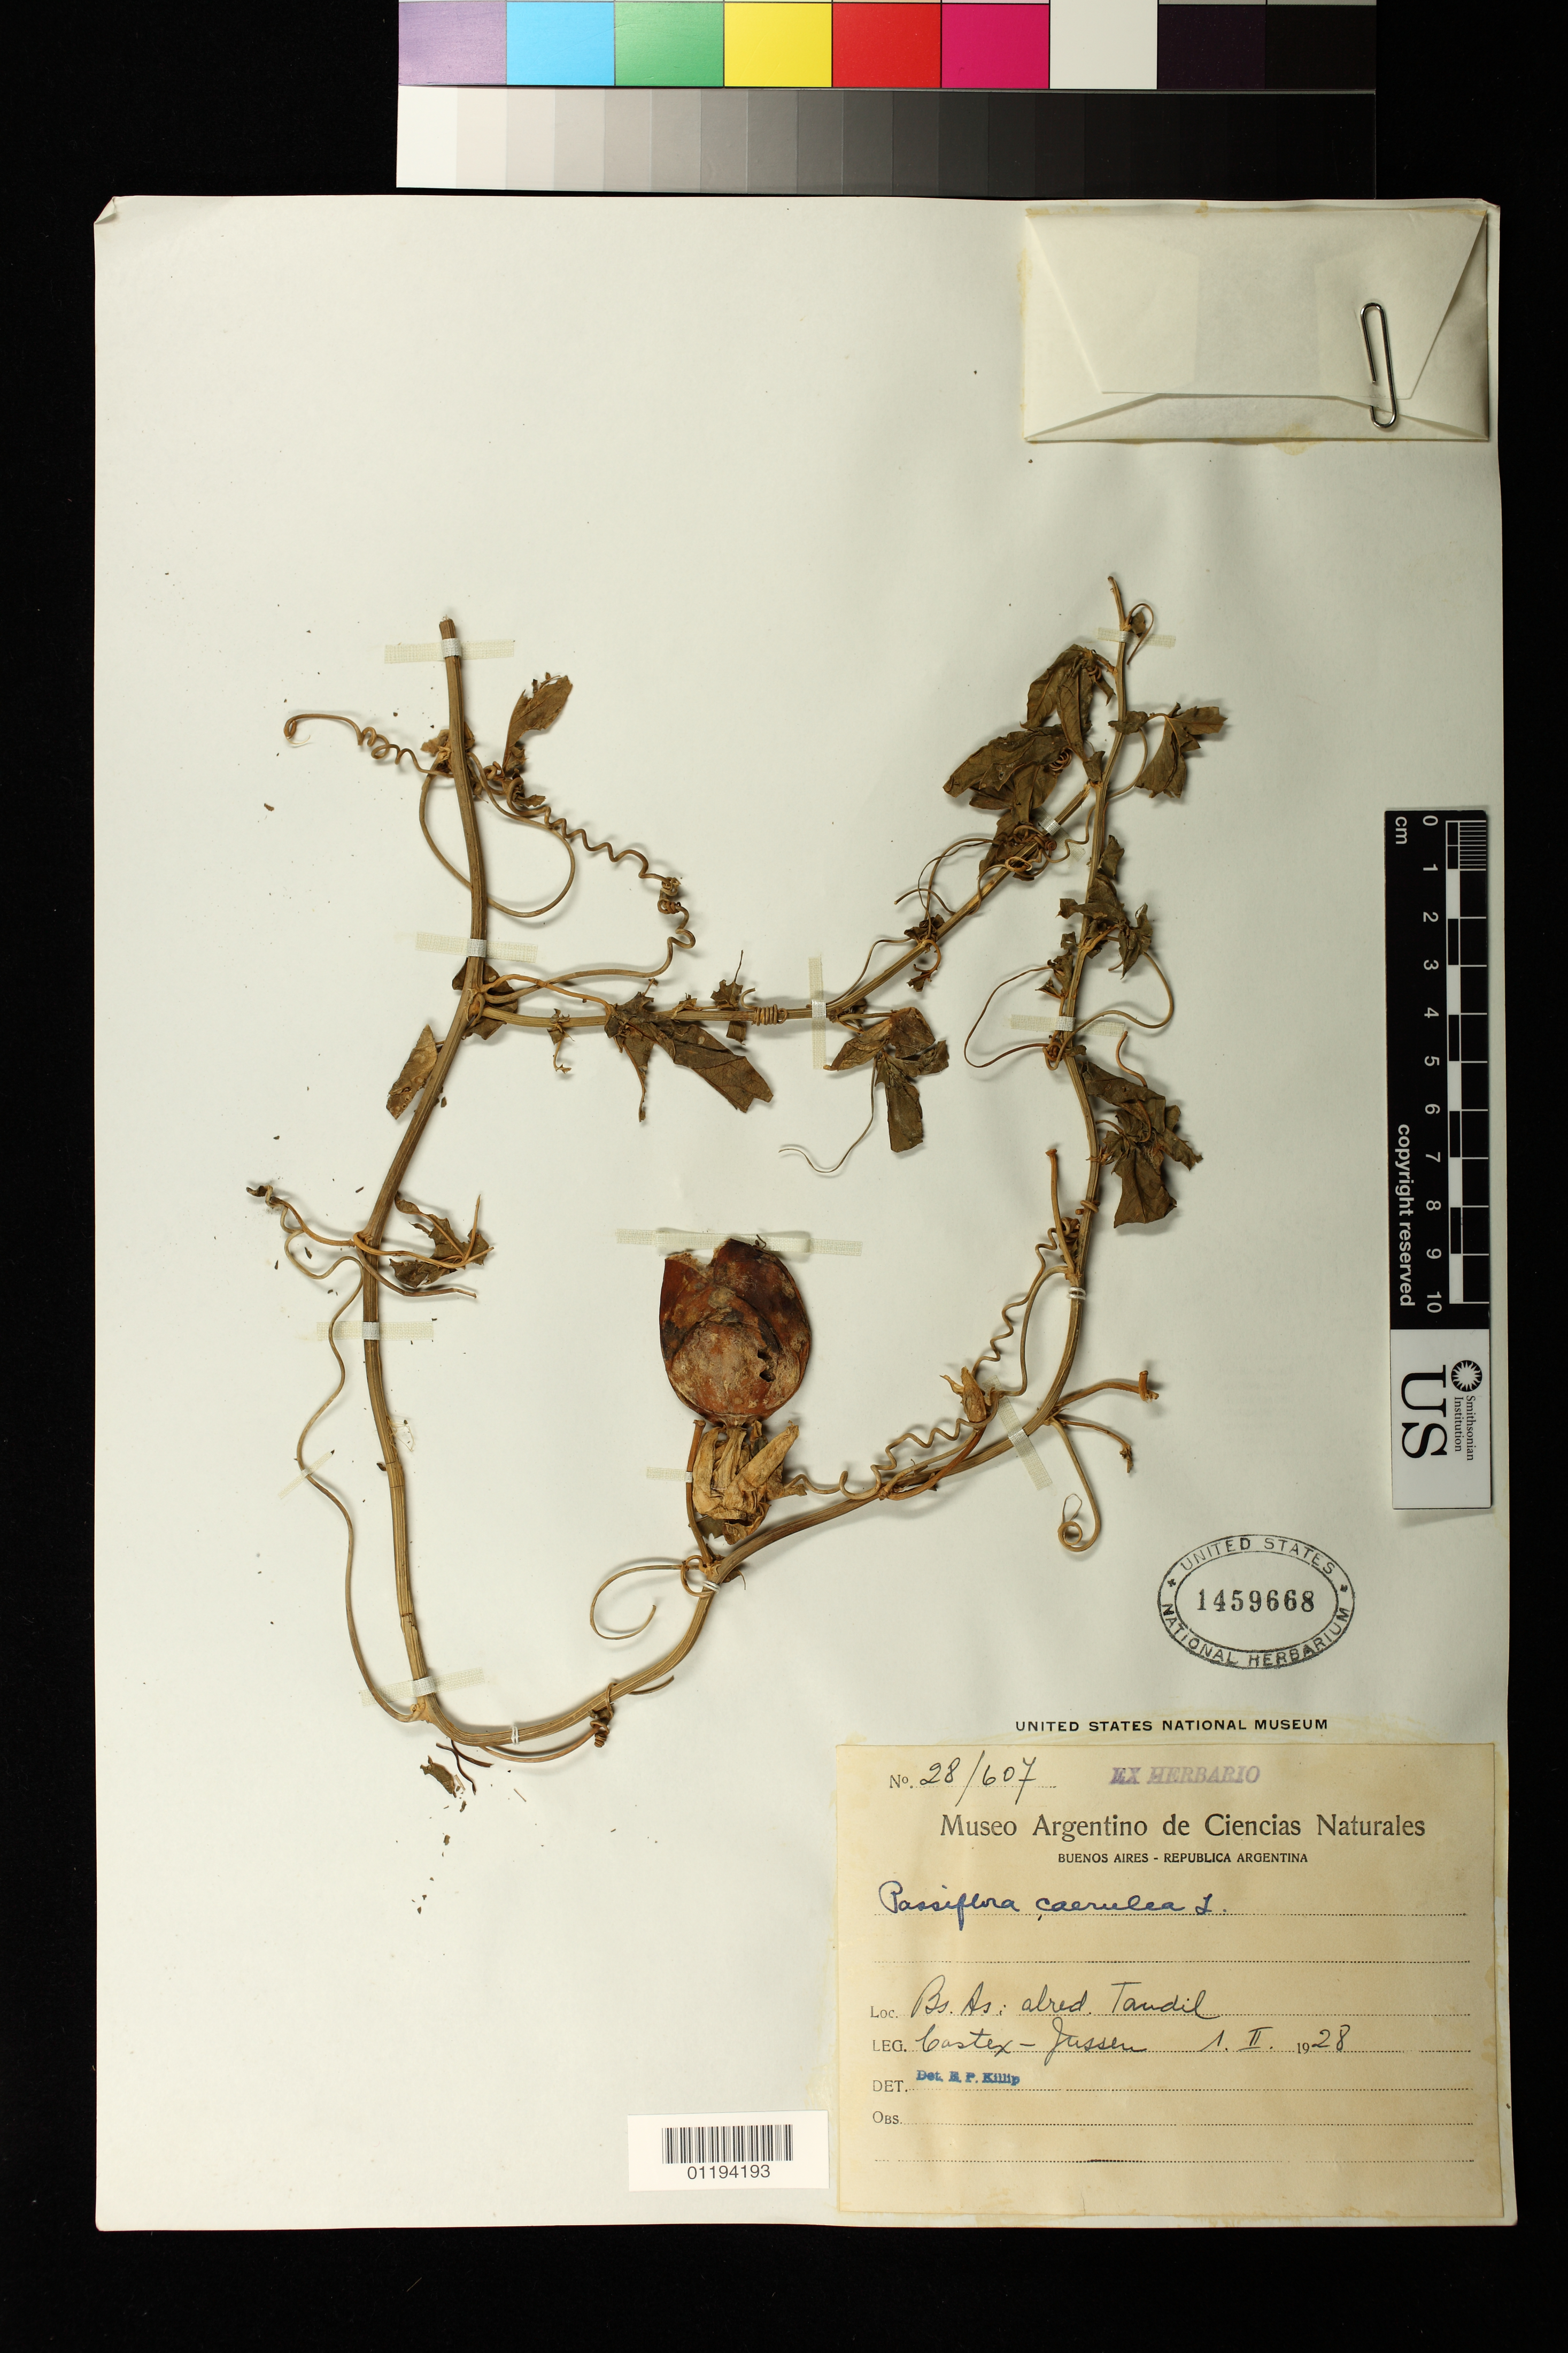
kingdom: Plantae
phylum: Tracheophyta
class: Magnoliopsida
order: Malpighiales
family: Passifloraceae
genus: Passiflora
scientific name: Passiflora caerulea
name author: L.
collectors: Castex, -- & Jussen, --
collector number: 28-607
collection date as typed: Feb 1 1928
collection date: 1928-02-01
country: Argentina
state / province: Buenos Aires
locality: near Tandil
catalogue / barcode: US 1459668